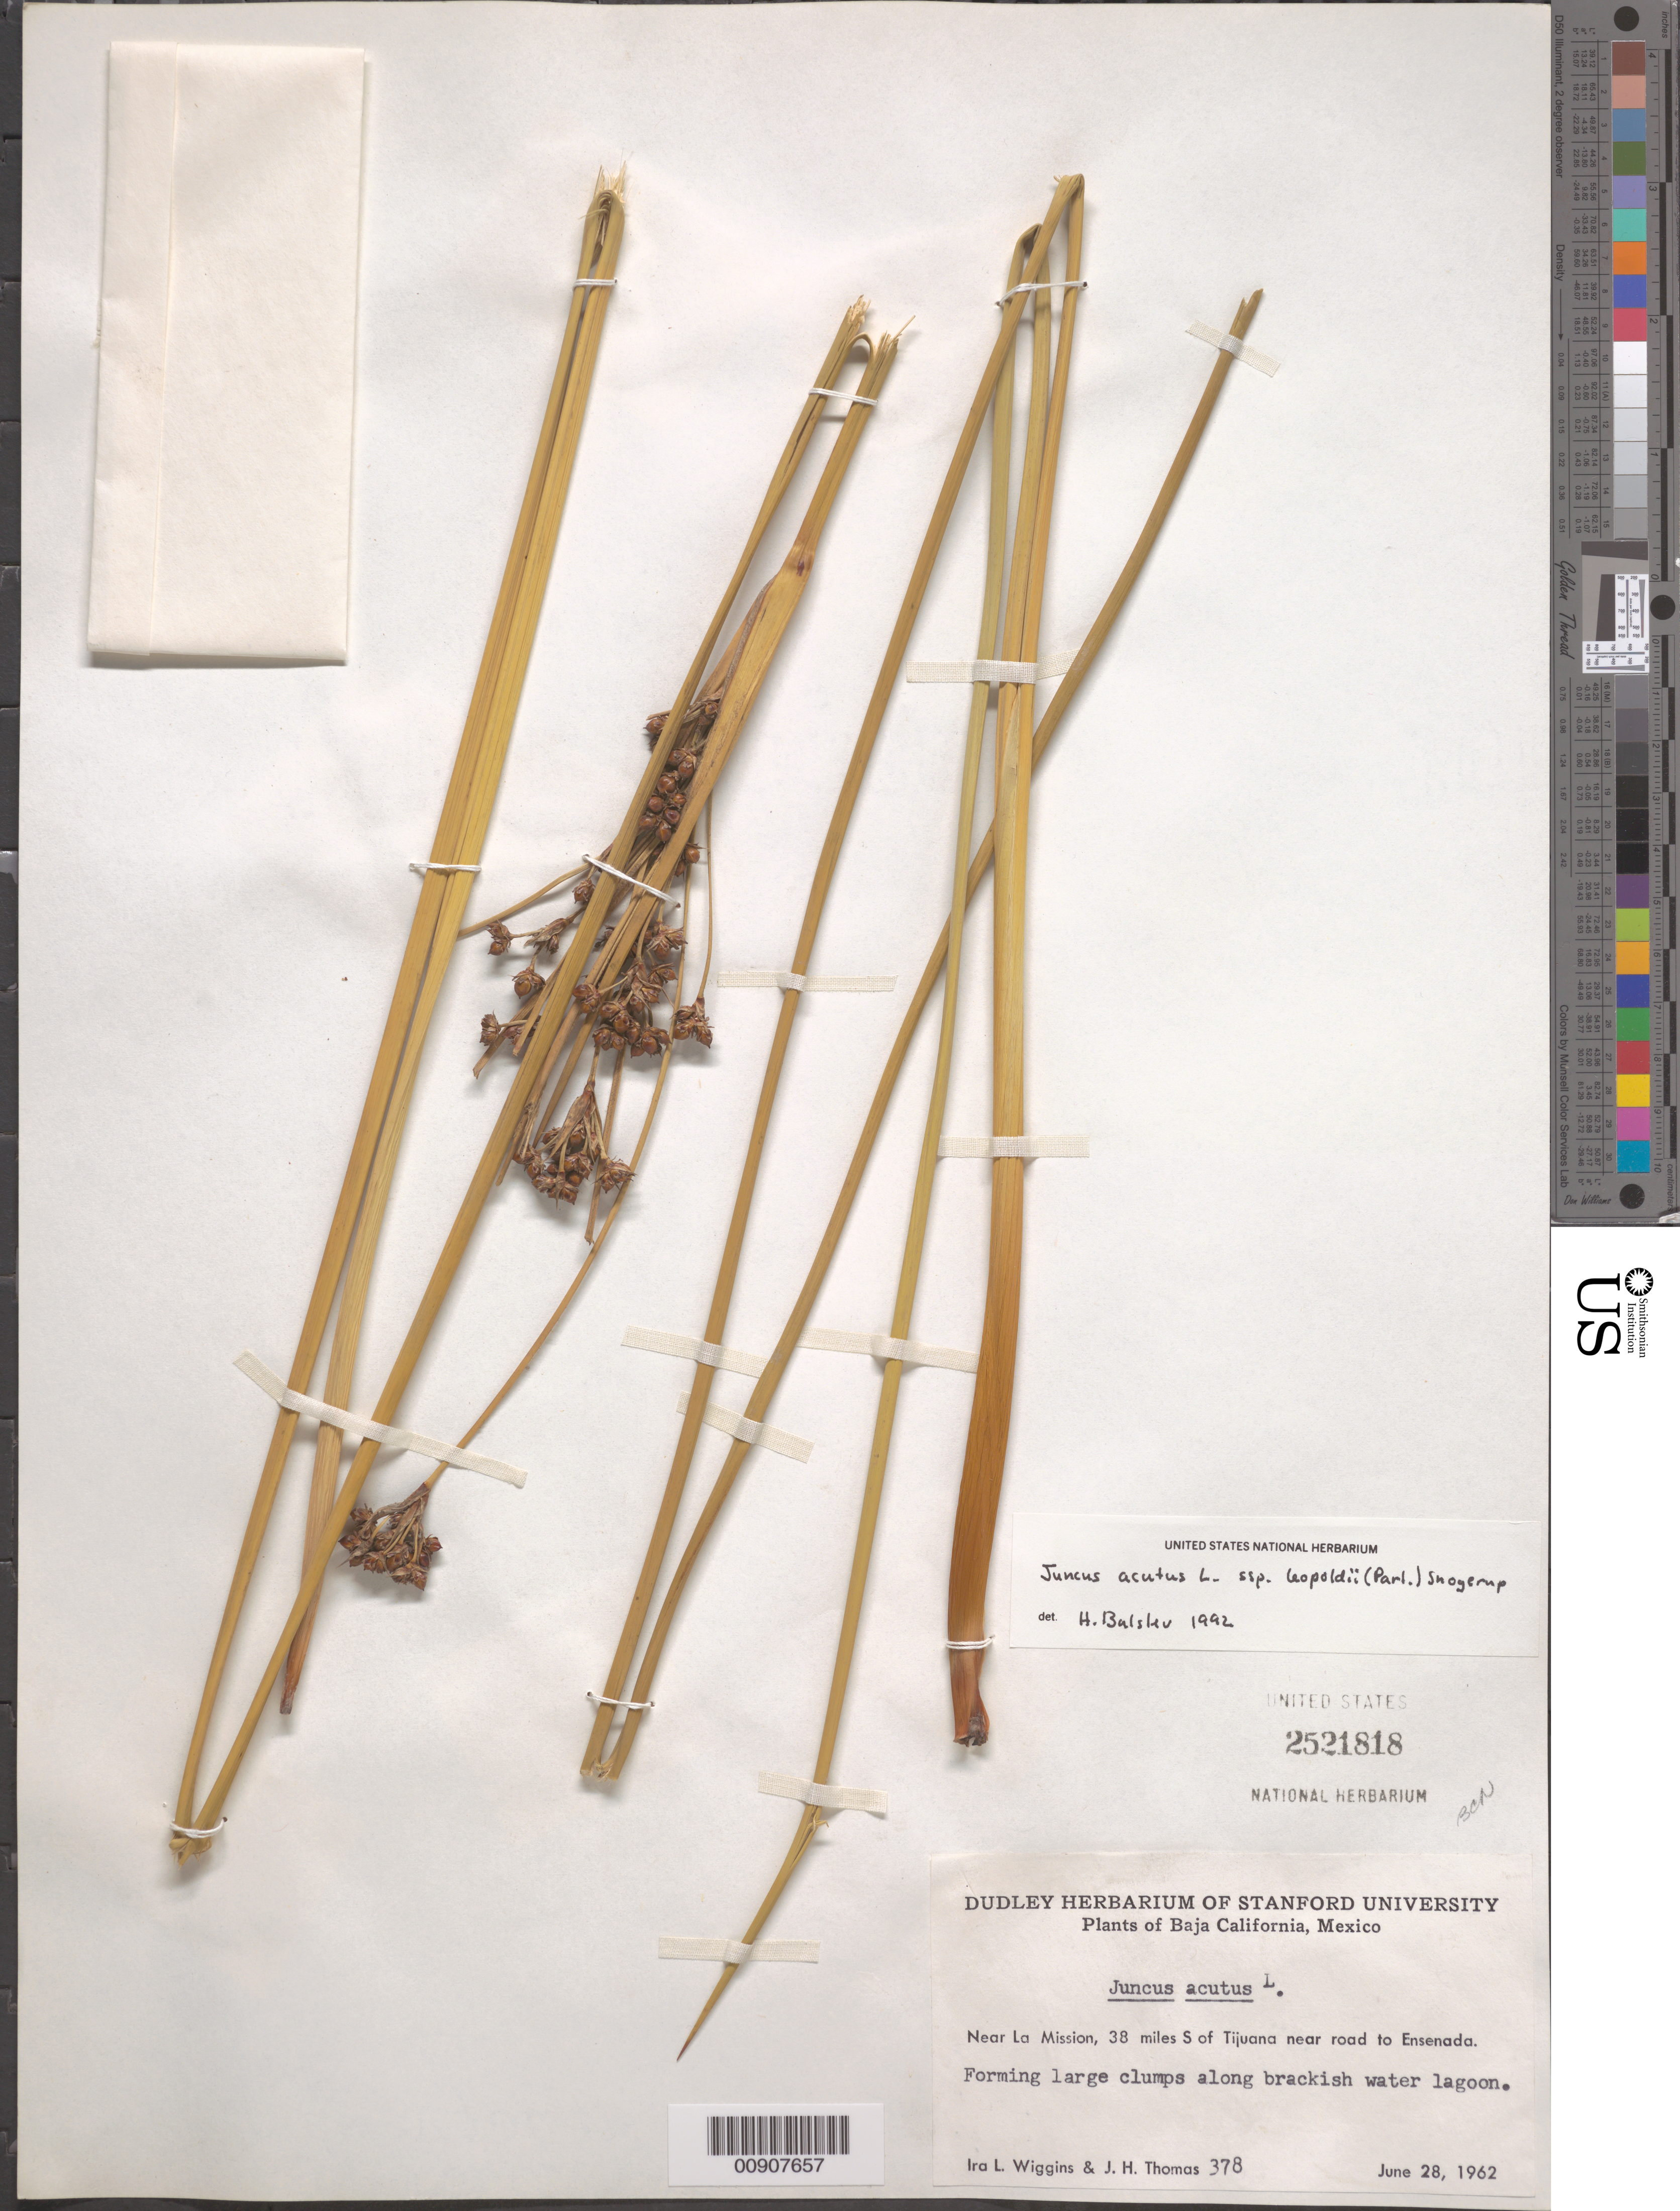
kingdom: Plantae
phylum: Tracheophyta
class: Liliopsida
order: Poales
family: Juncaceae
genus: Juncus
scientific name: Juncus acutus subsp. leopoldii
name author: (Parl.) Snogerup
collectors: I. L. Wiggins & J. H. Thomas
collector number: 378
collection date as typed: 28 Jun 1962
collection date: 1962-06-28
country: Mexico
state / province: Baja California Norte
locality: Near La Mission [sic], 38 miles S of Tijuana near road to Ensenada. Baja California.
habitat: Forming large clumps along blackish water lagoon.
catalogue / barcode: US 2521818